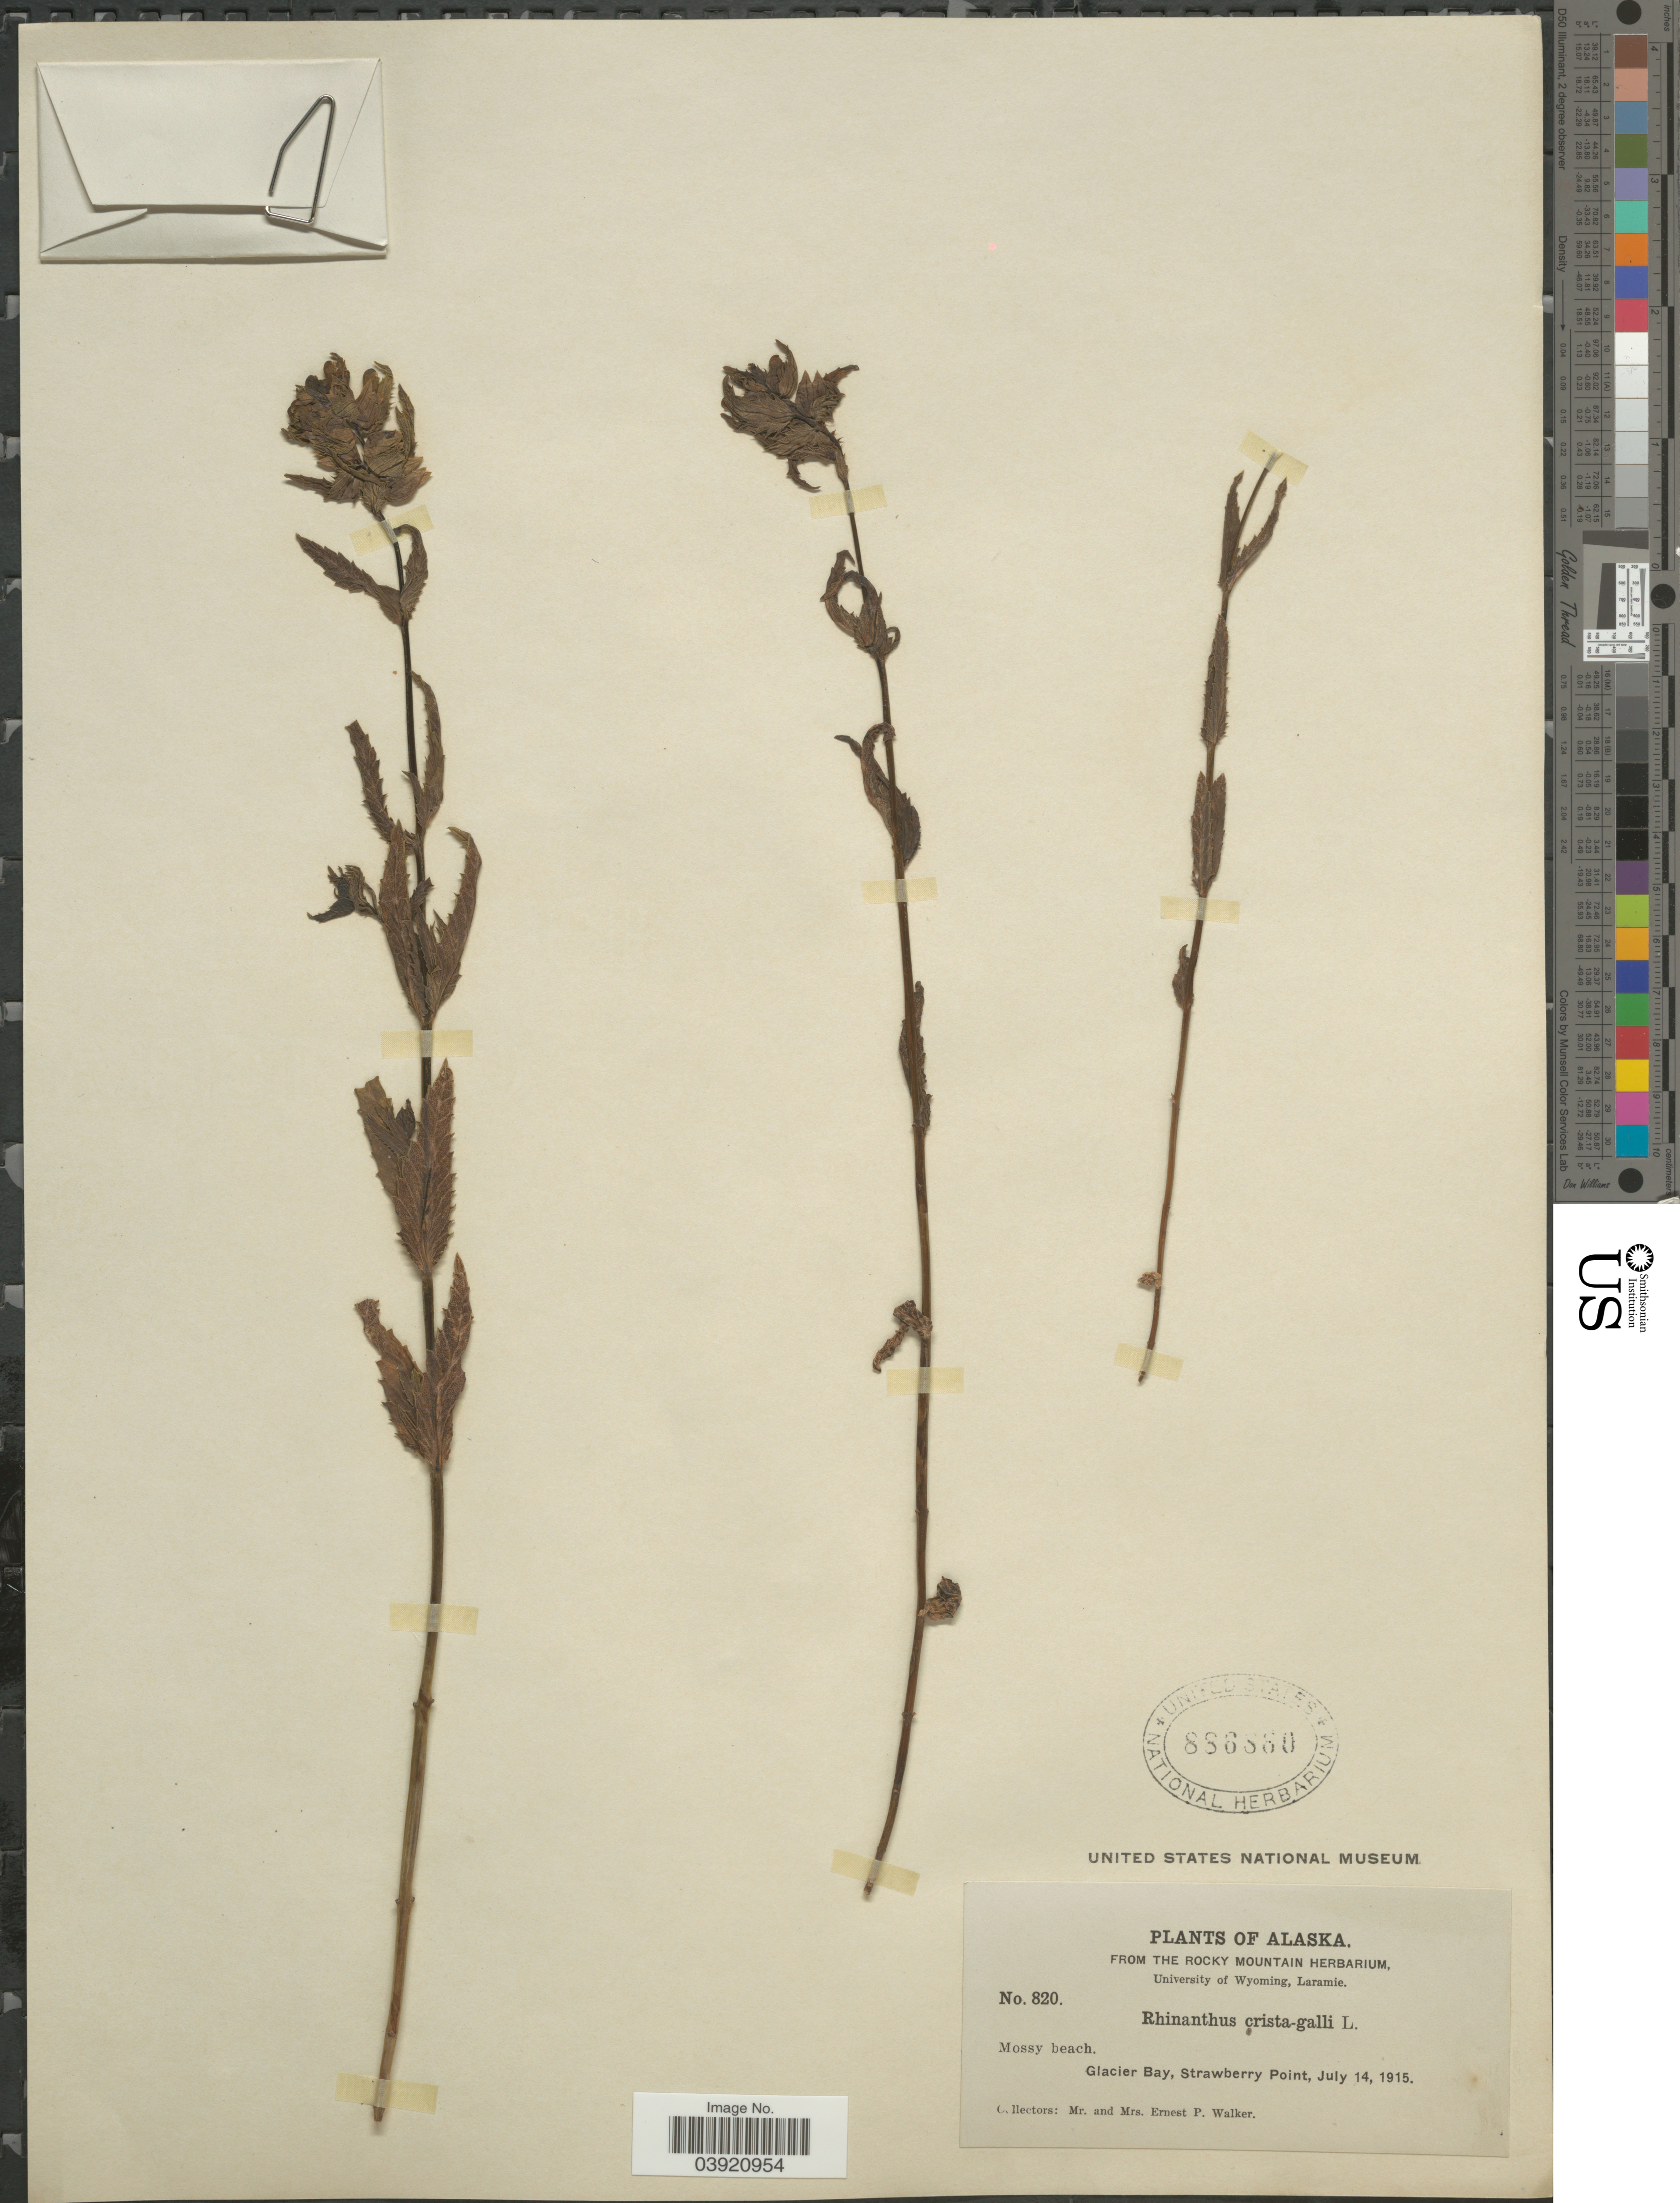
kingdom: Plantae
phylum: Tracheophyta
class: Magnoliopsida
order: Lamiales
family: Orobanchaceae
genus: Rhinanthus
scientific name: Rhinanthus major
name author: L.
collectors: E. P. Walker & E. Walker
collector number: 820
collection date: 1915-07-14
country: United States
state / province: Alaska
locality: Mossy beach. Glacier Bay, Strawberry Point.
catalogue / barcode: US 886860